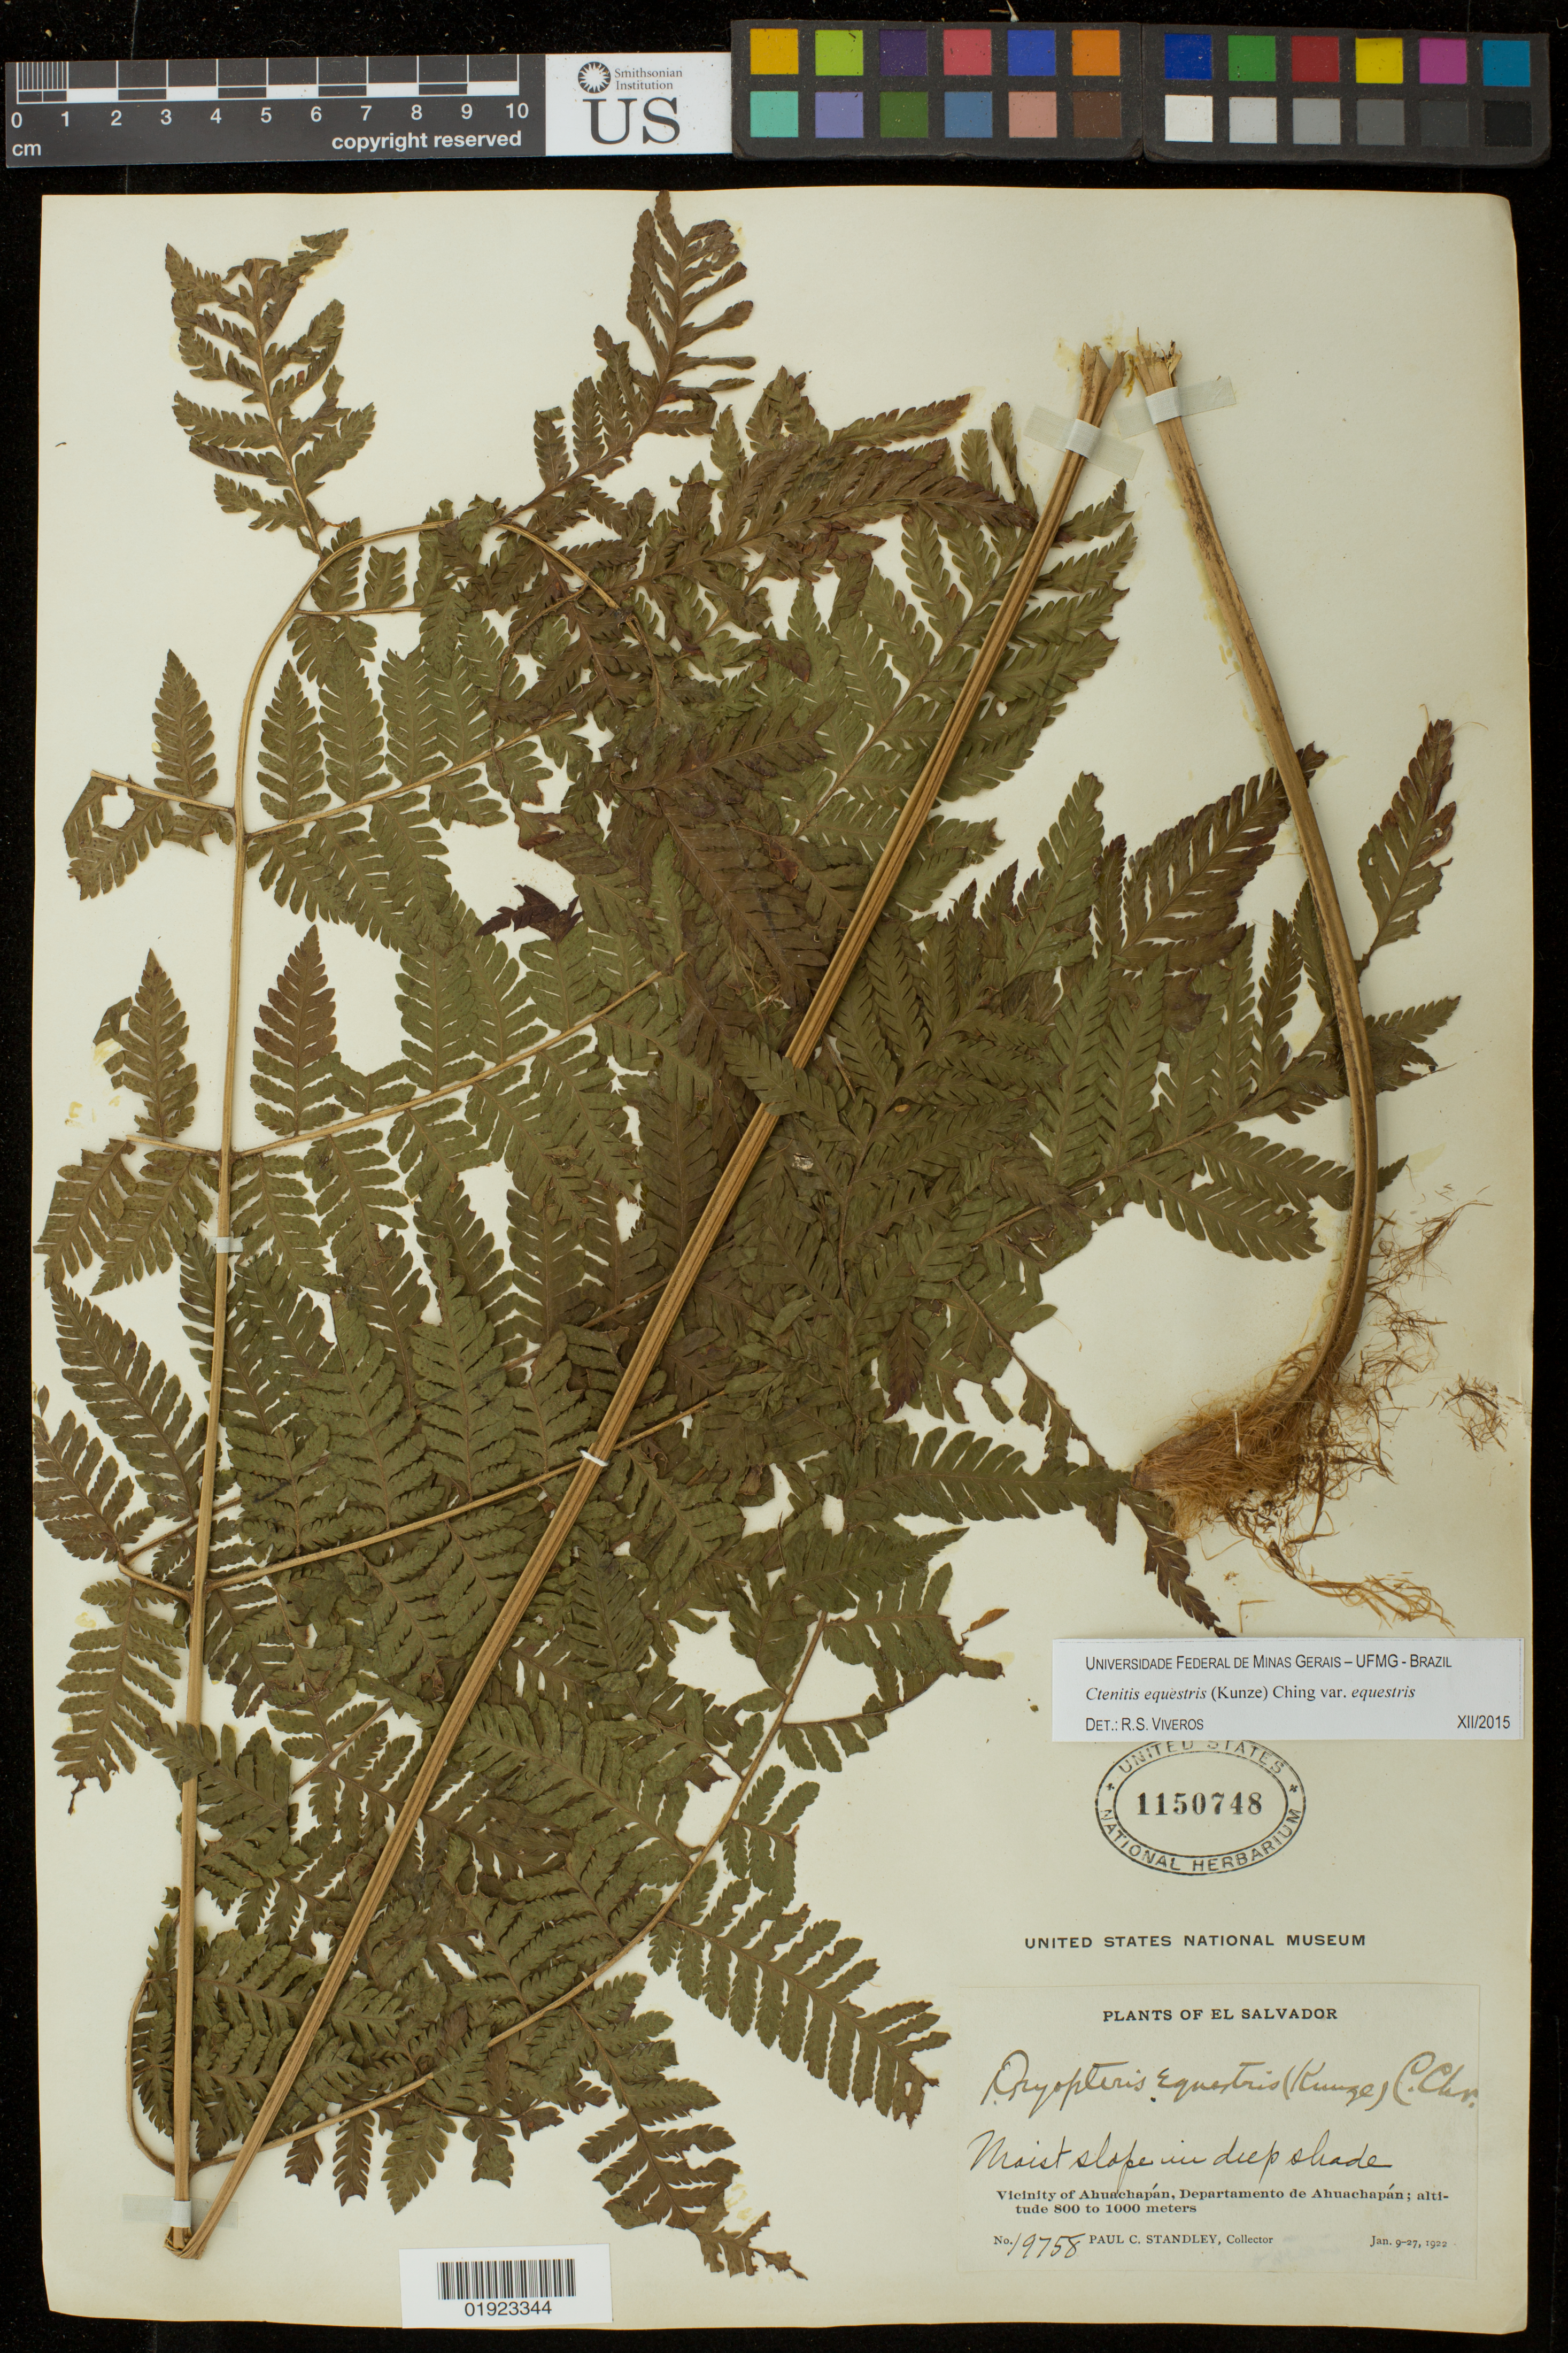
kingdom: Plantae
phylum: Tracheophyta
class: Polypodiopsida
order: Polypodiales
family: Dryopteridaceae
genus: Ctenitis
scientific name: Ctenitis equestris var. equestris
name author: (Kunze) Ching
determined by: Viveros, R. S.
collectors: P. C. Standley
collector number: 19758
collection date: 1922-01-09/1922-01-27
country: El Salvador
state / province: Ahuachapán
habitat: Moist slope in deep shade.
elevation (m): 800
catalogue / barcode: US 1150748